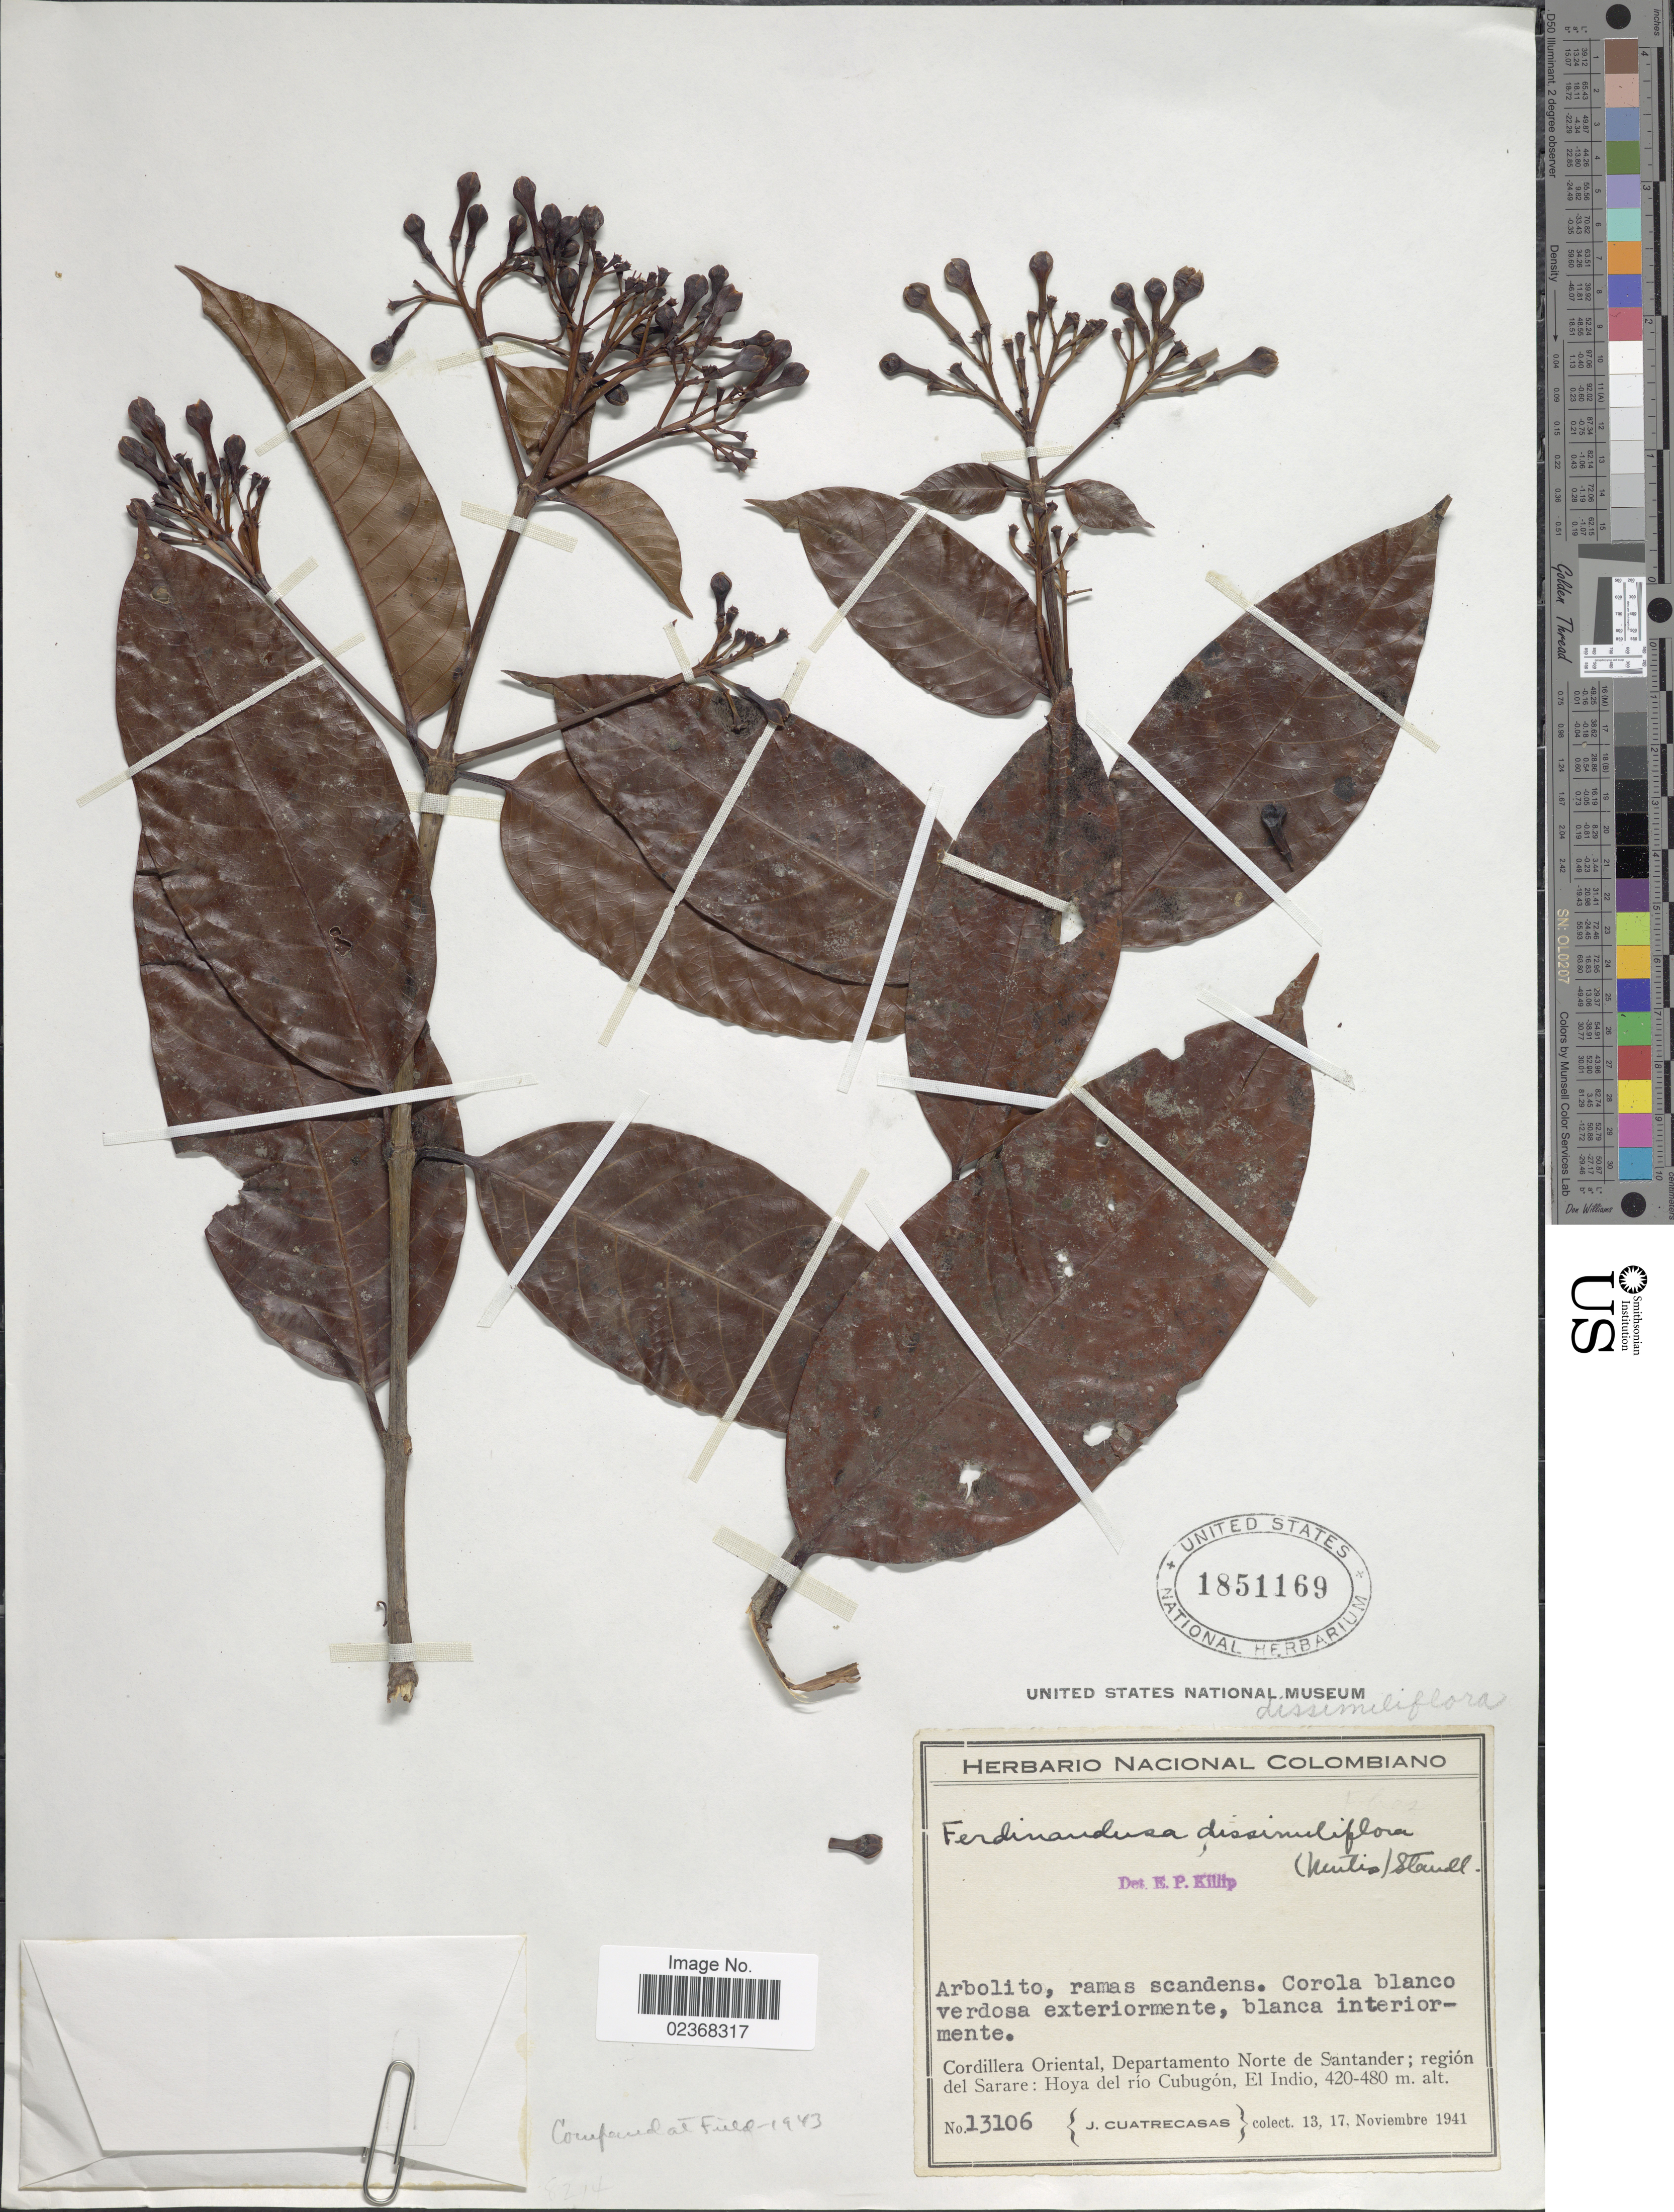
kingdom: Plantae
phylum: Tracheophyta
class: Magnoliopsida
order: Gentianales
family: Rubiaceae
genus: Ferdinandusa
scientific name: Ferdinandusa dissimiliflora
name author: (Mutis ex Humb.) Standl.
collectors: J. Cuatrecasas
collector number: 13106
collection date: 1941-11-13/1941-11-17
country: Colombia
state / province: Norte de Santander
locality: Cordillera Oriental, Departamento Norte de Santander; region del Sarare: Hoya del rio Cubugon, El Indio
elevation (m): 420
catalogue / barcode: US 1851169